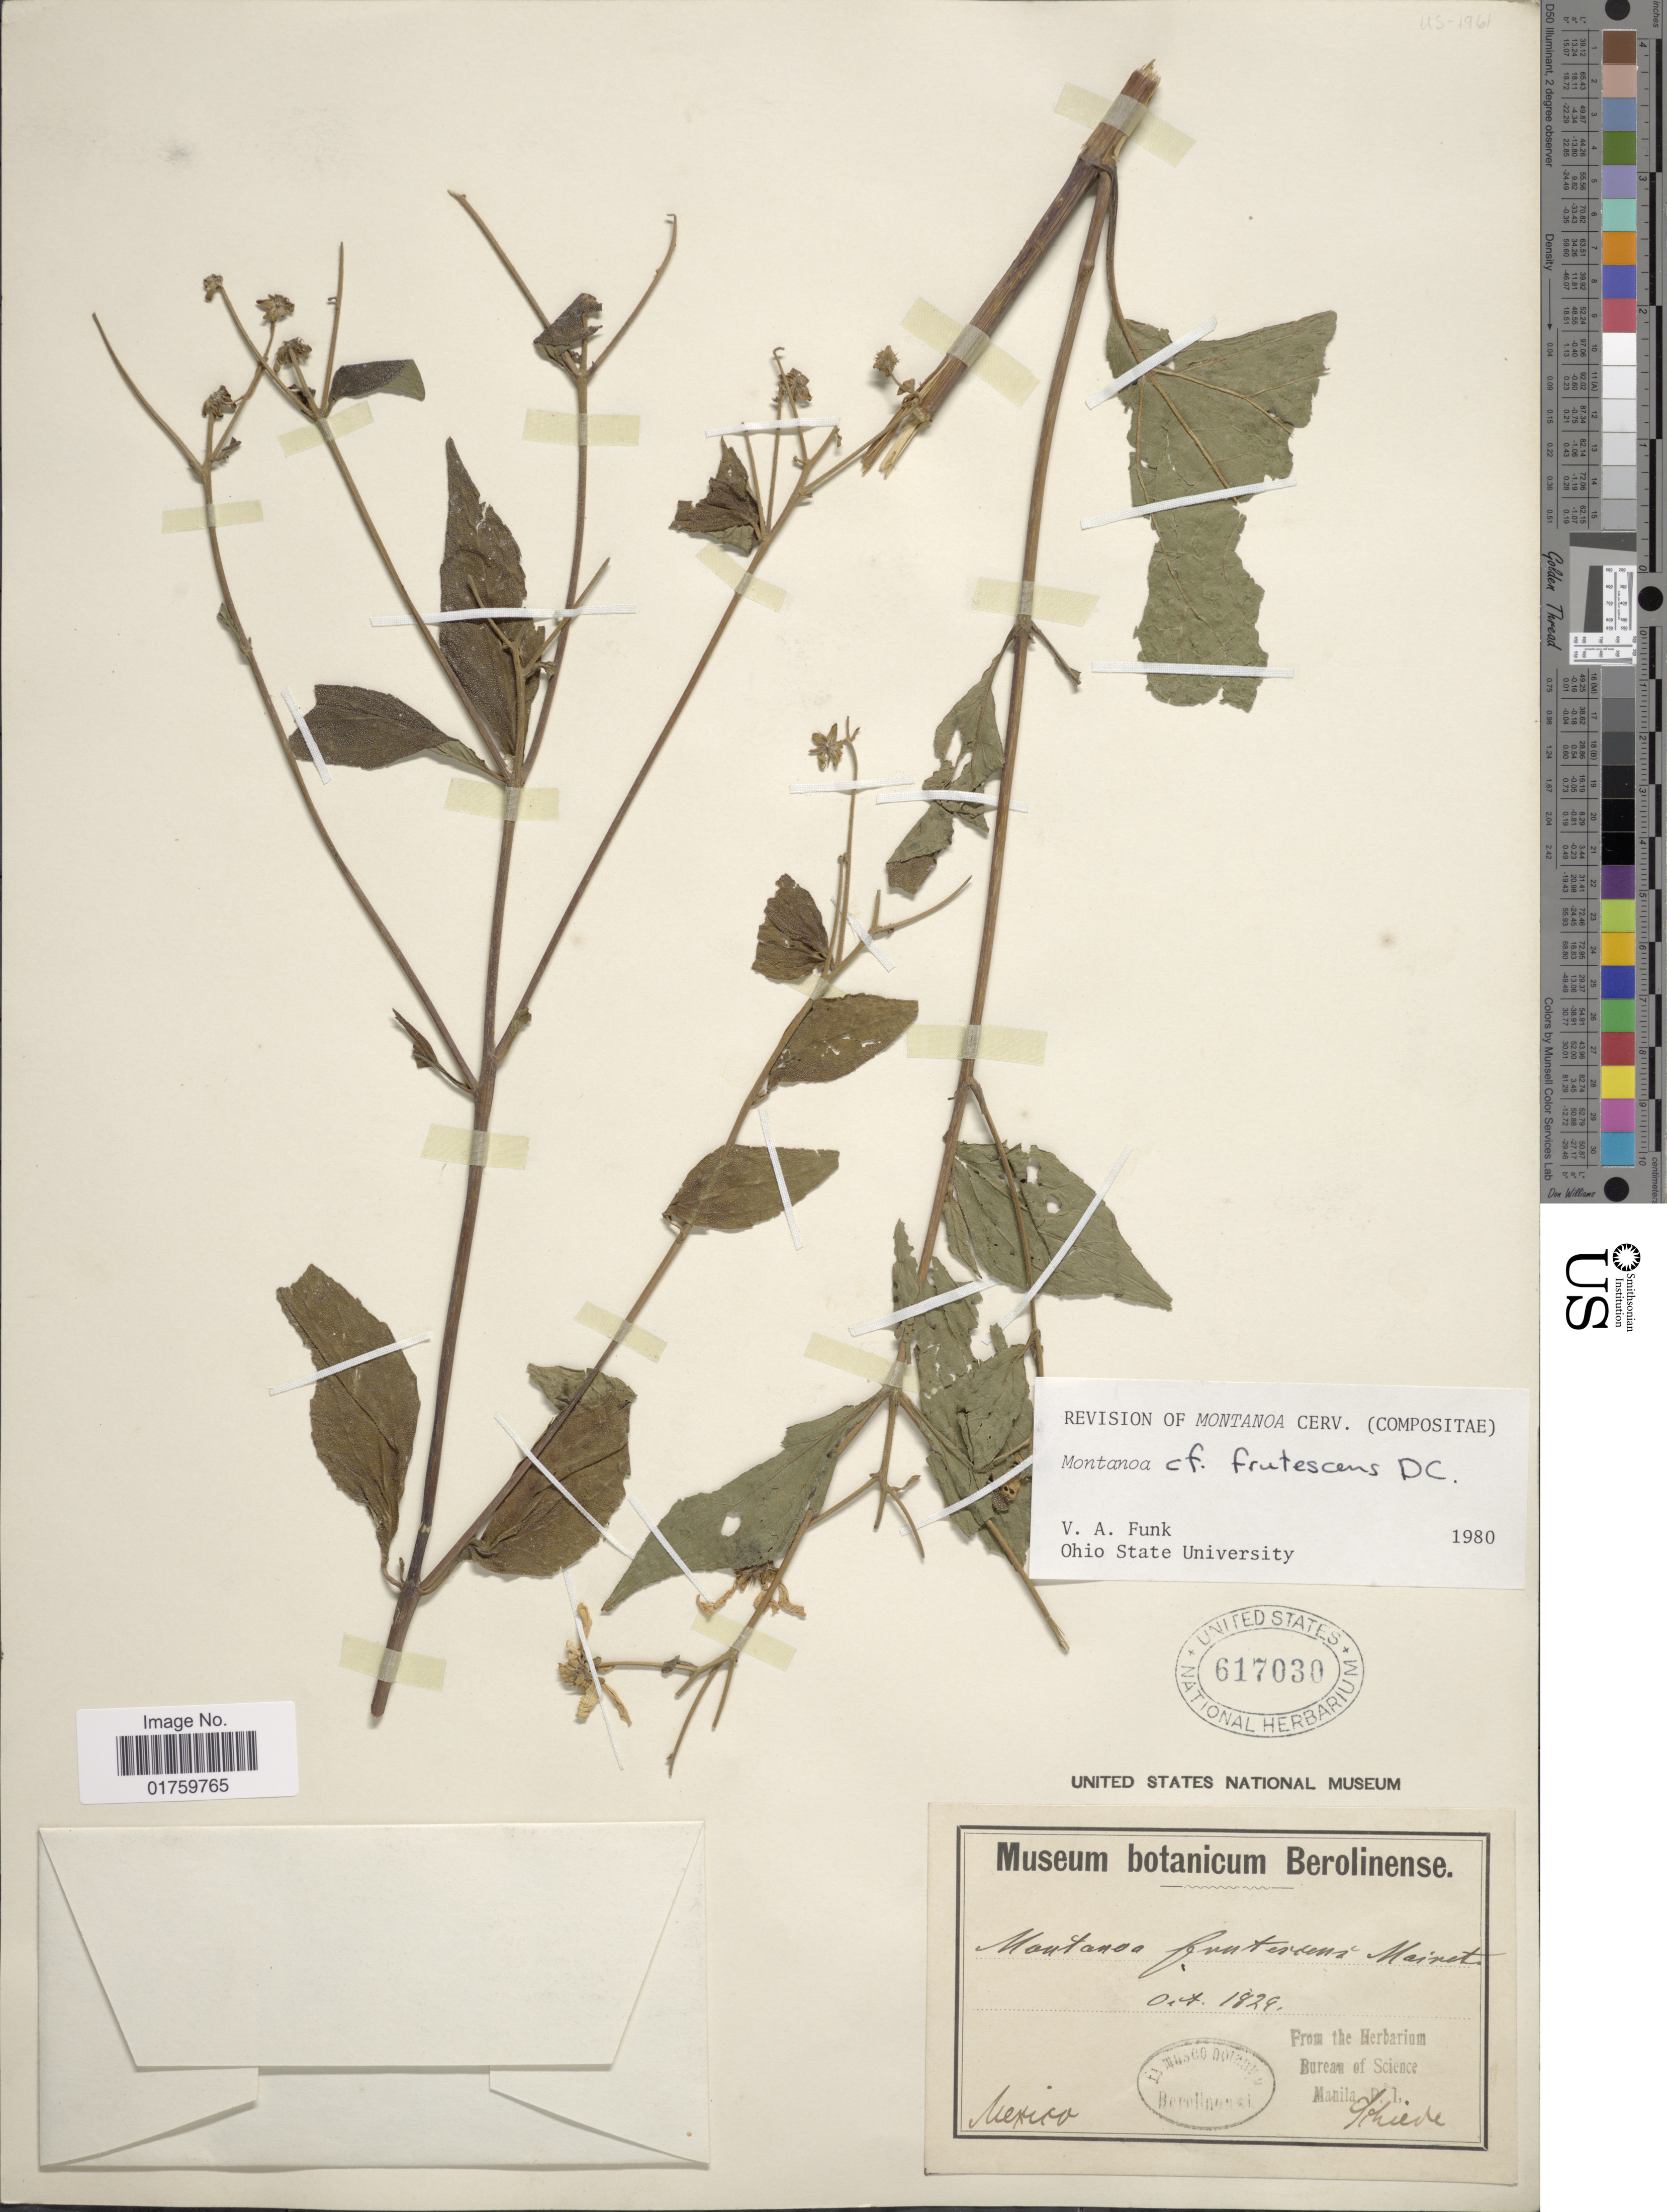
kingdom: Plantae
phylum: Tracheophyta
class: Magnoliopsida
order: Asterales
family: Asteraceae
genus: Montanoa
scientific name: Montanoa frutescens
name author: Mairet ex DC.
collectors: Schiede, --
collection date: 1829-10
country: Mexico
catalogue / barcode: US 617030